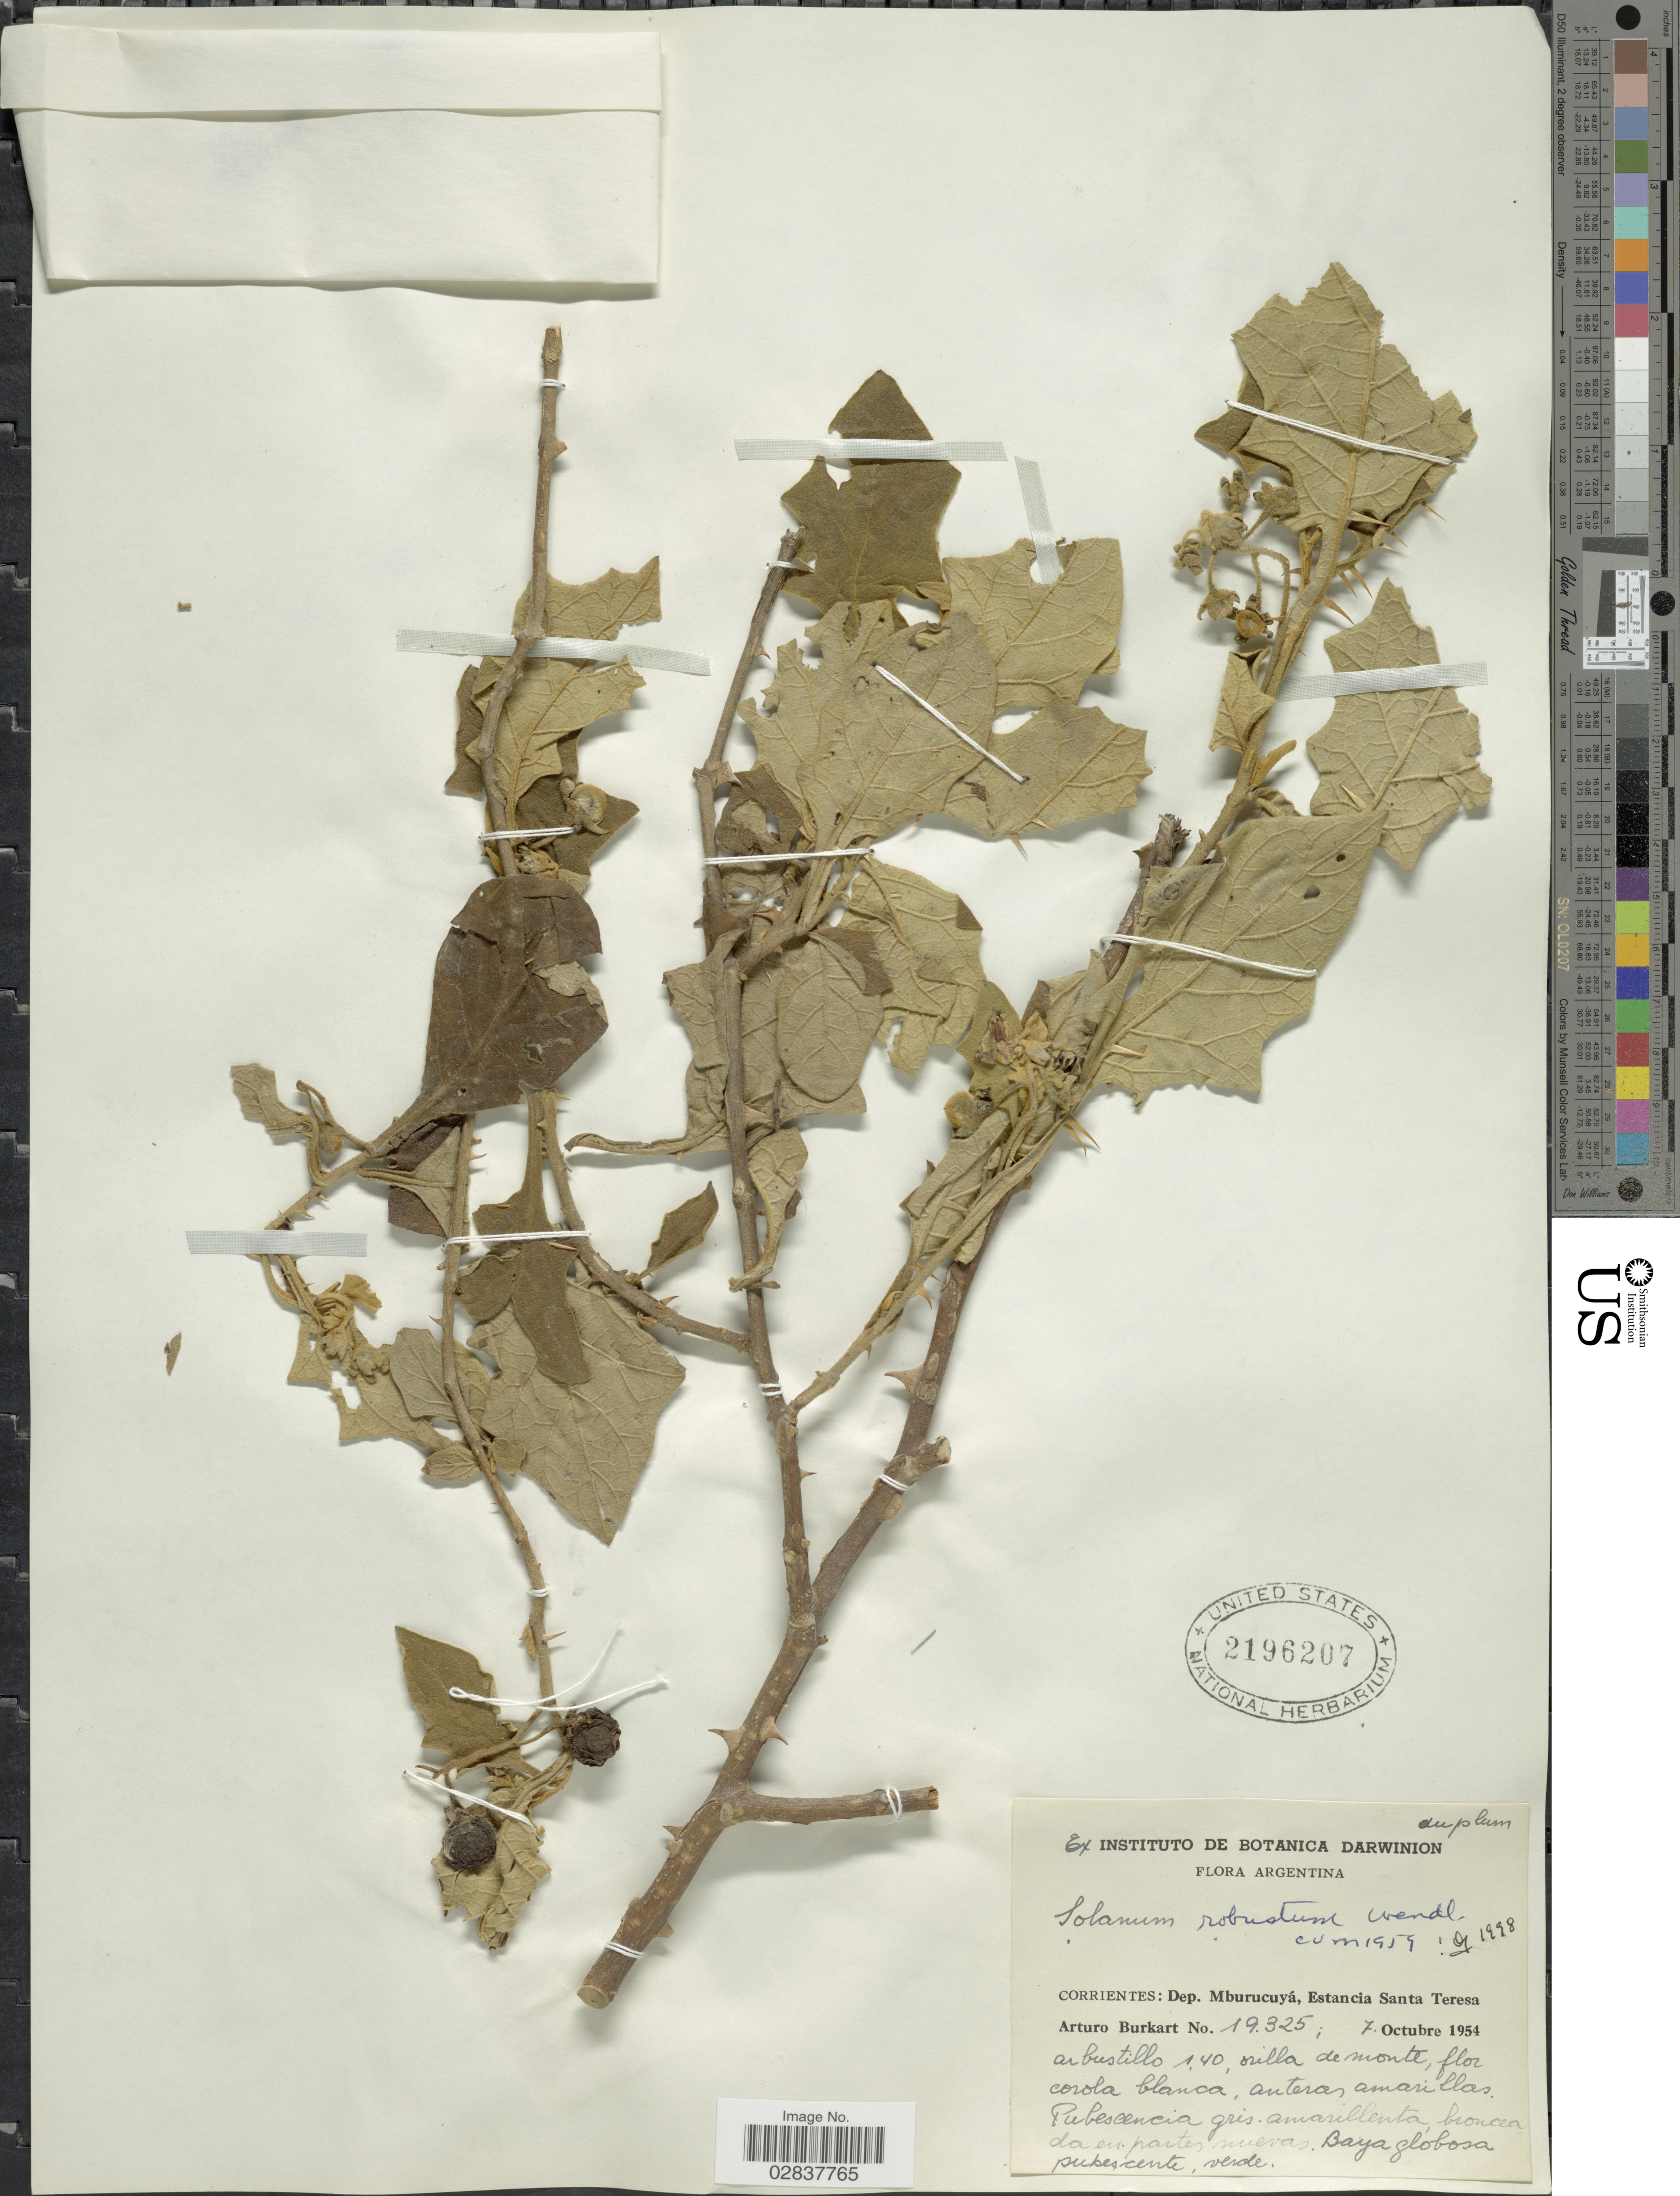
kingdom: Plantae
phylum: Tracheophyta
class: Magnoliopsida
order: Solanales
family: Solanaceae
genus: Solanum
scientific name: Solanum robustum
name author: H. Wendl.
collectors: A. E. Burkart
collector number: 19325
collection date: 1954-10-07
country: Argentina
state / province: Corrientes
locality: Dep. Mburucuyá, Estancia Santa Teresa.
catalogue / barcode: US 2196207